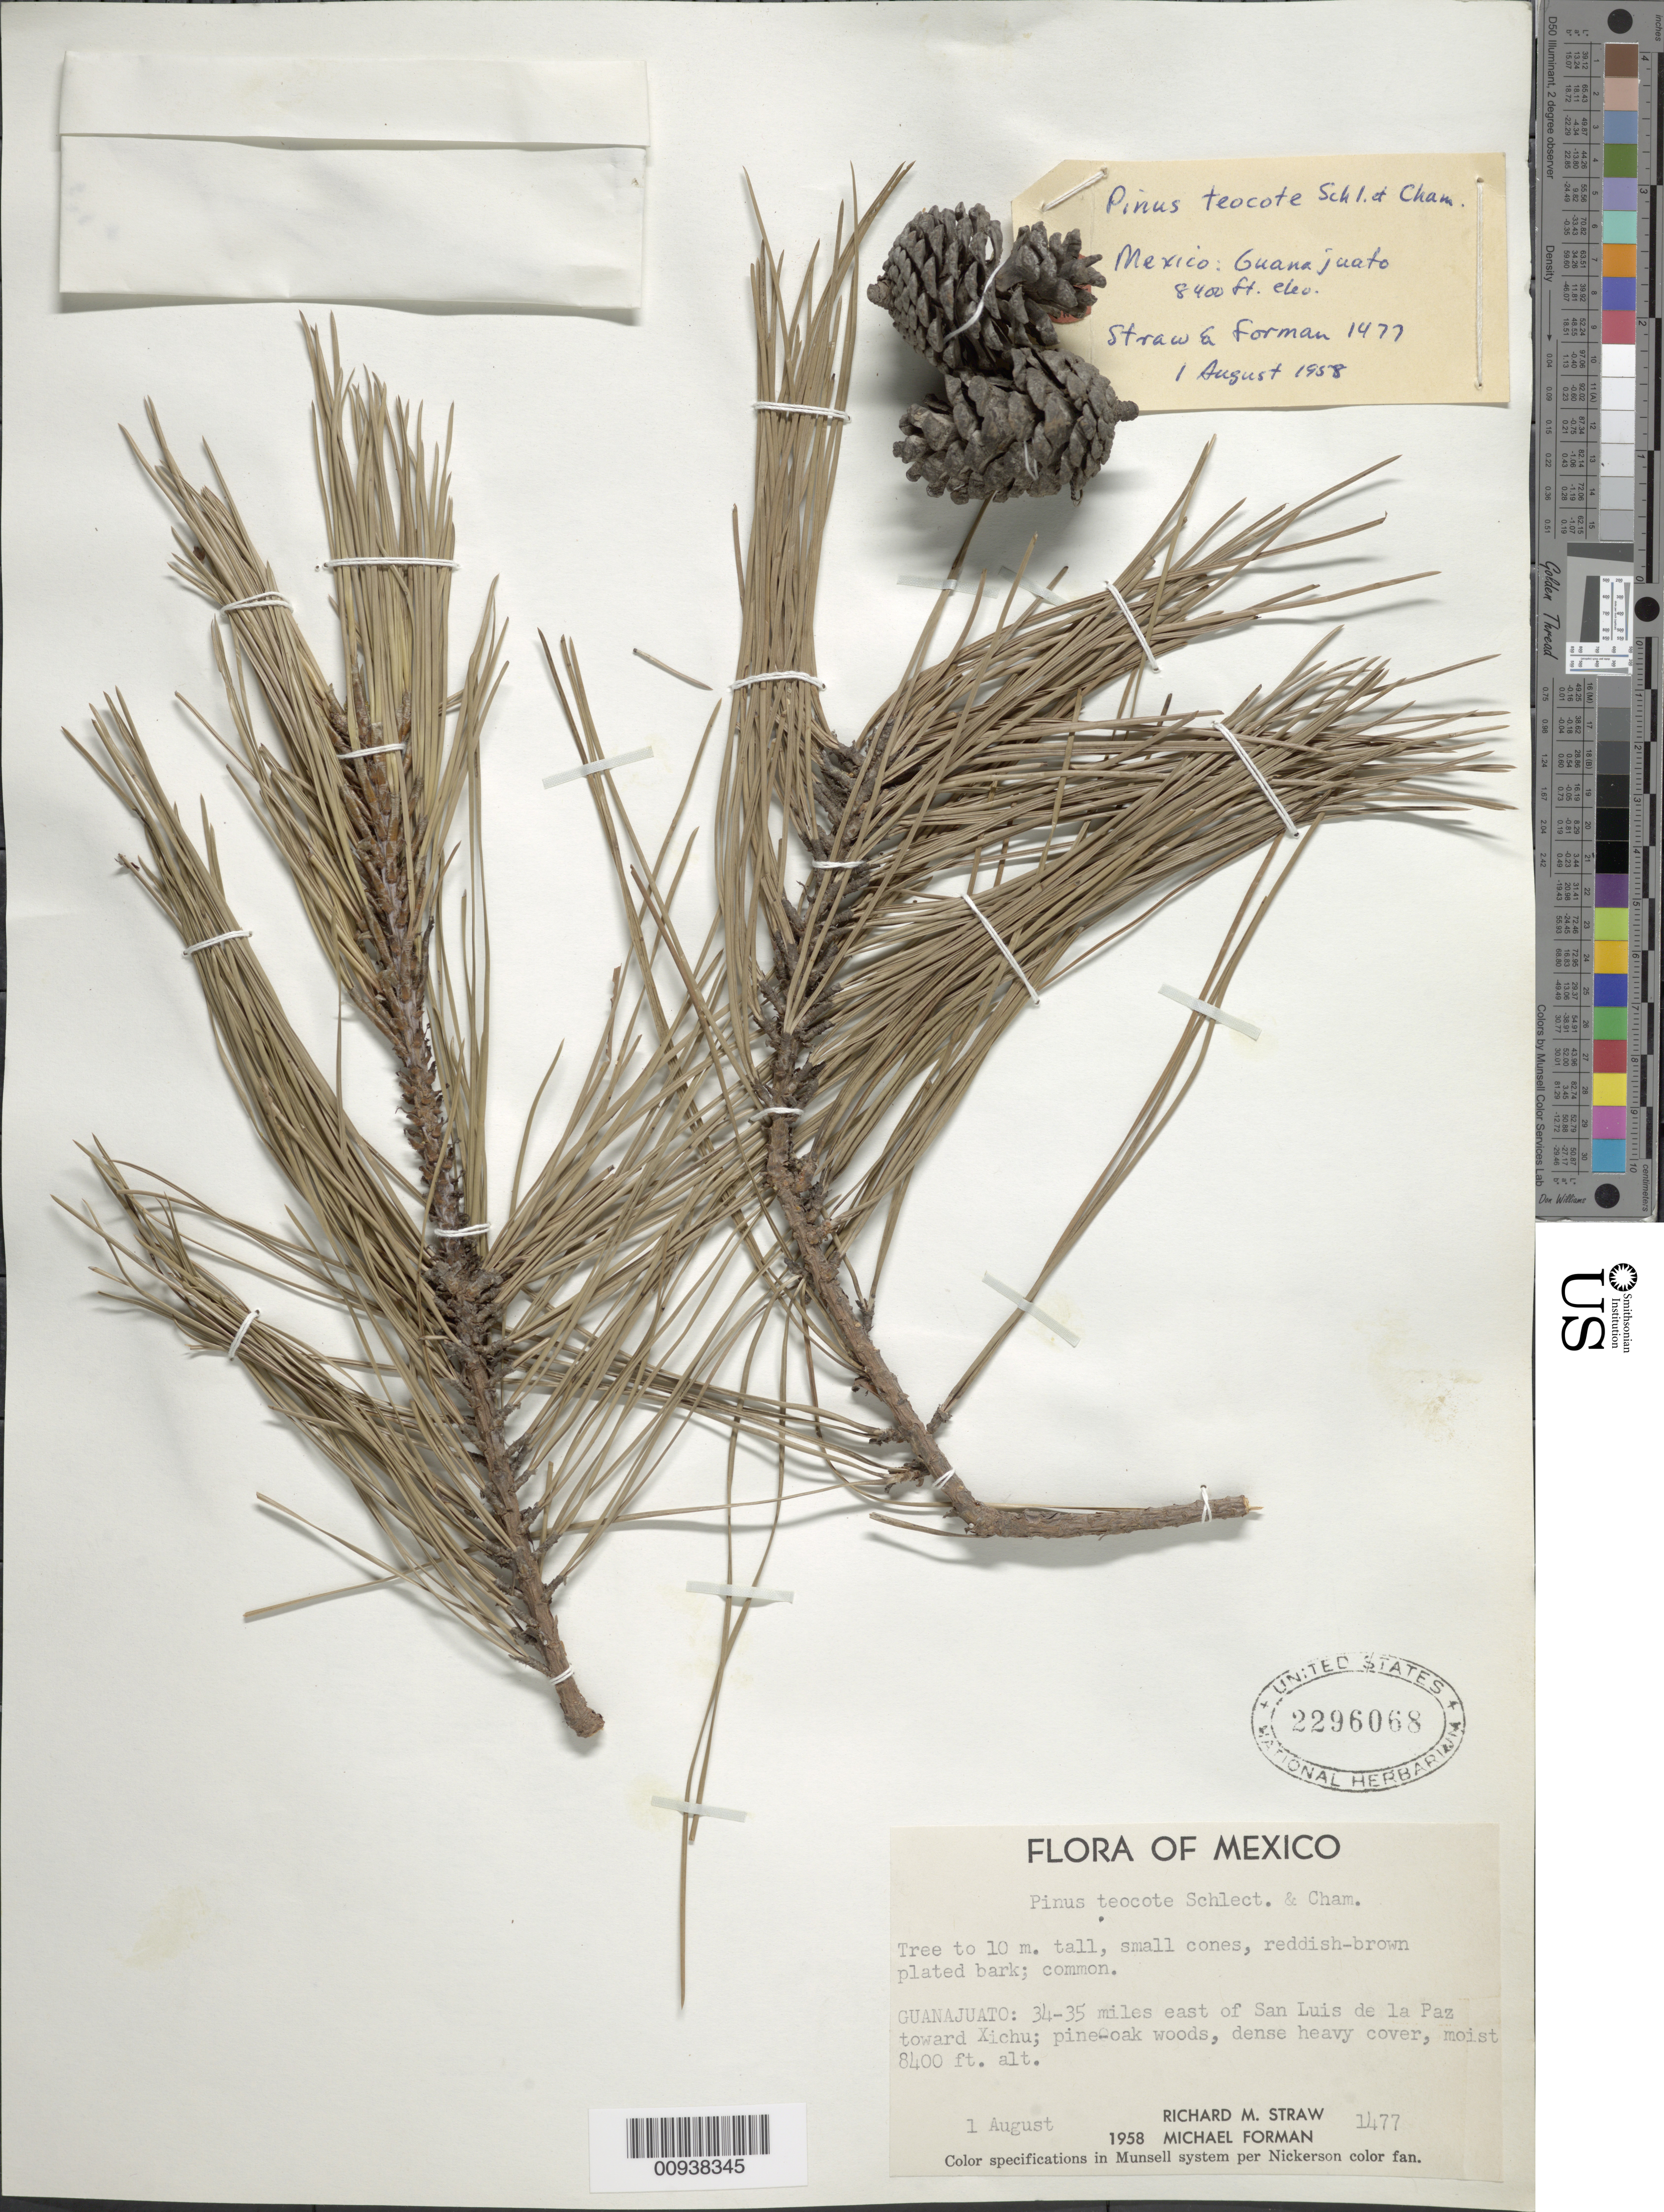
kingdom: Plantae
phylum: Tracheophyta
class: Pinopsida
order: Pinales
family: Pinaceae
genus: Pinus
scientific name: Pinus teocote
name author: Schltdl. & Cham.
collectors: R. M. Straw & Forman, M.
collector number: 1477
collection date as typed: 01 Aug 1958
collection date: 1958-08-01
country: Mexico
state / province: Guanajuato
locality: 34-35 miles east of San Luis de la Paz toward Xichu.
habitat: Pine-oak woods, dense heavy cover, moist.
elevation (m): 2560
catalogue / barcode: US 2296068